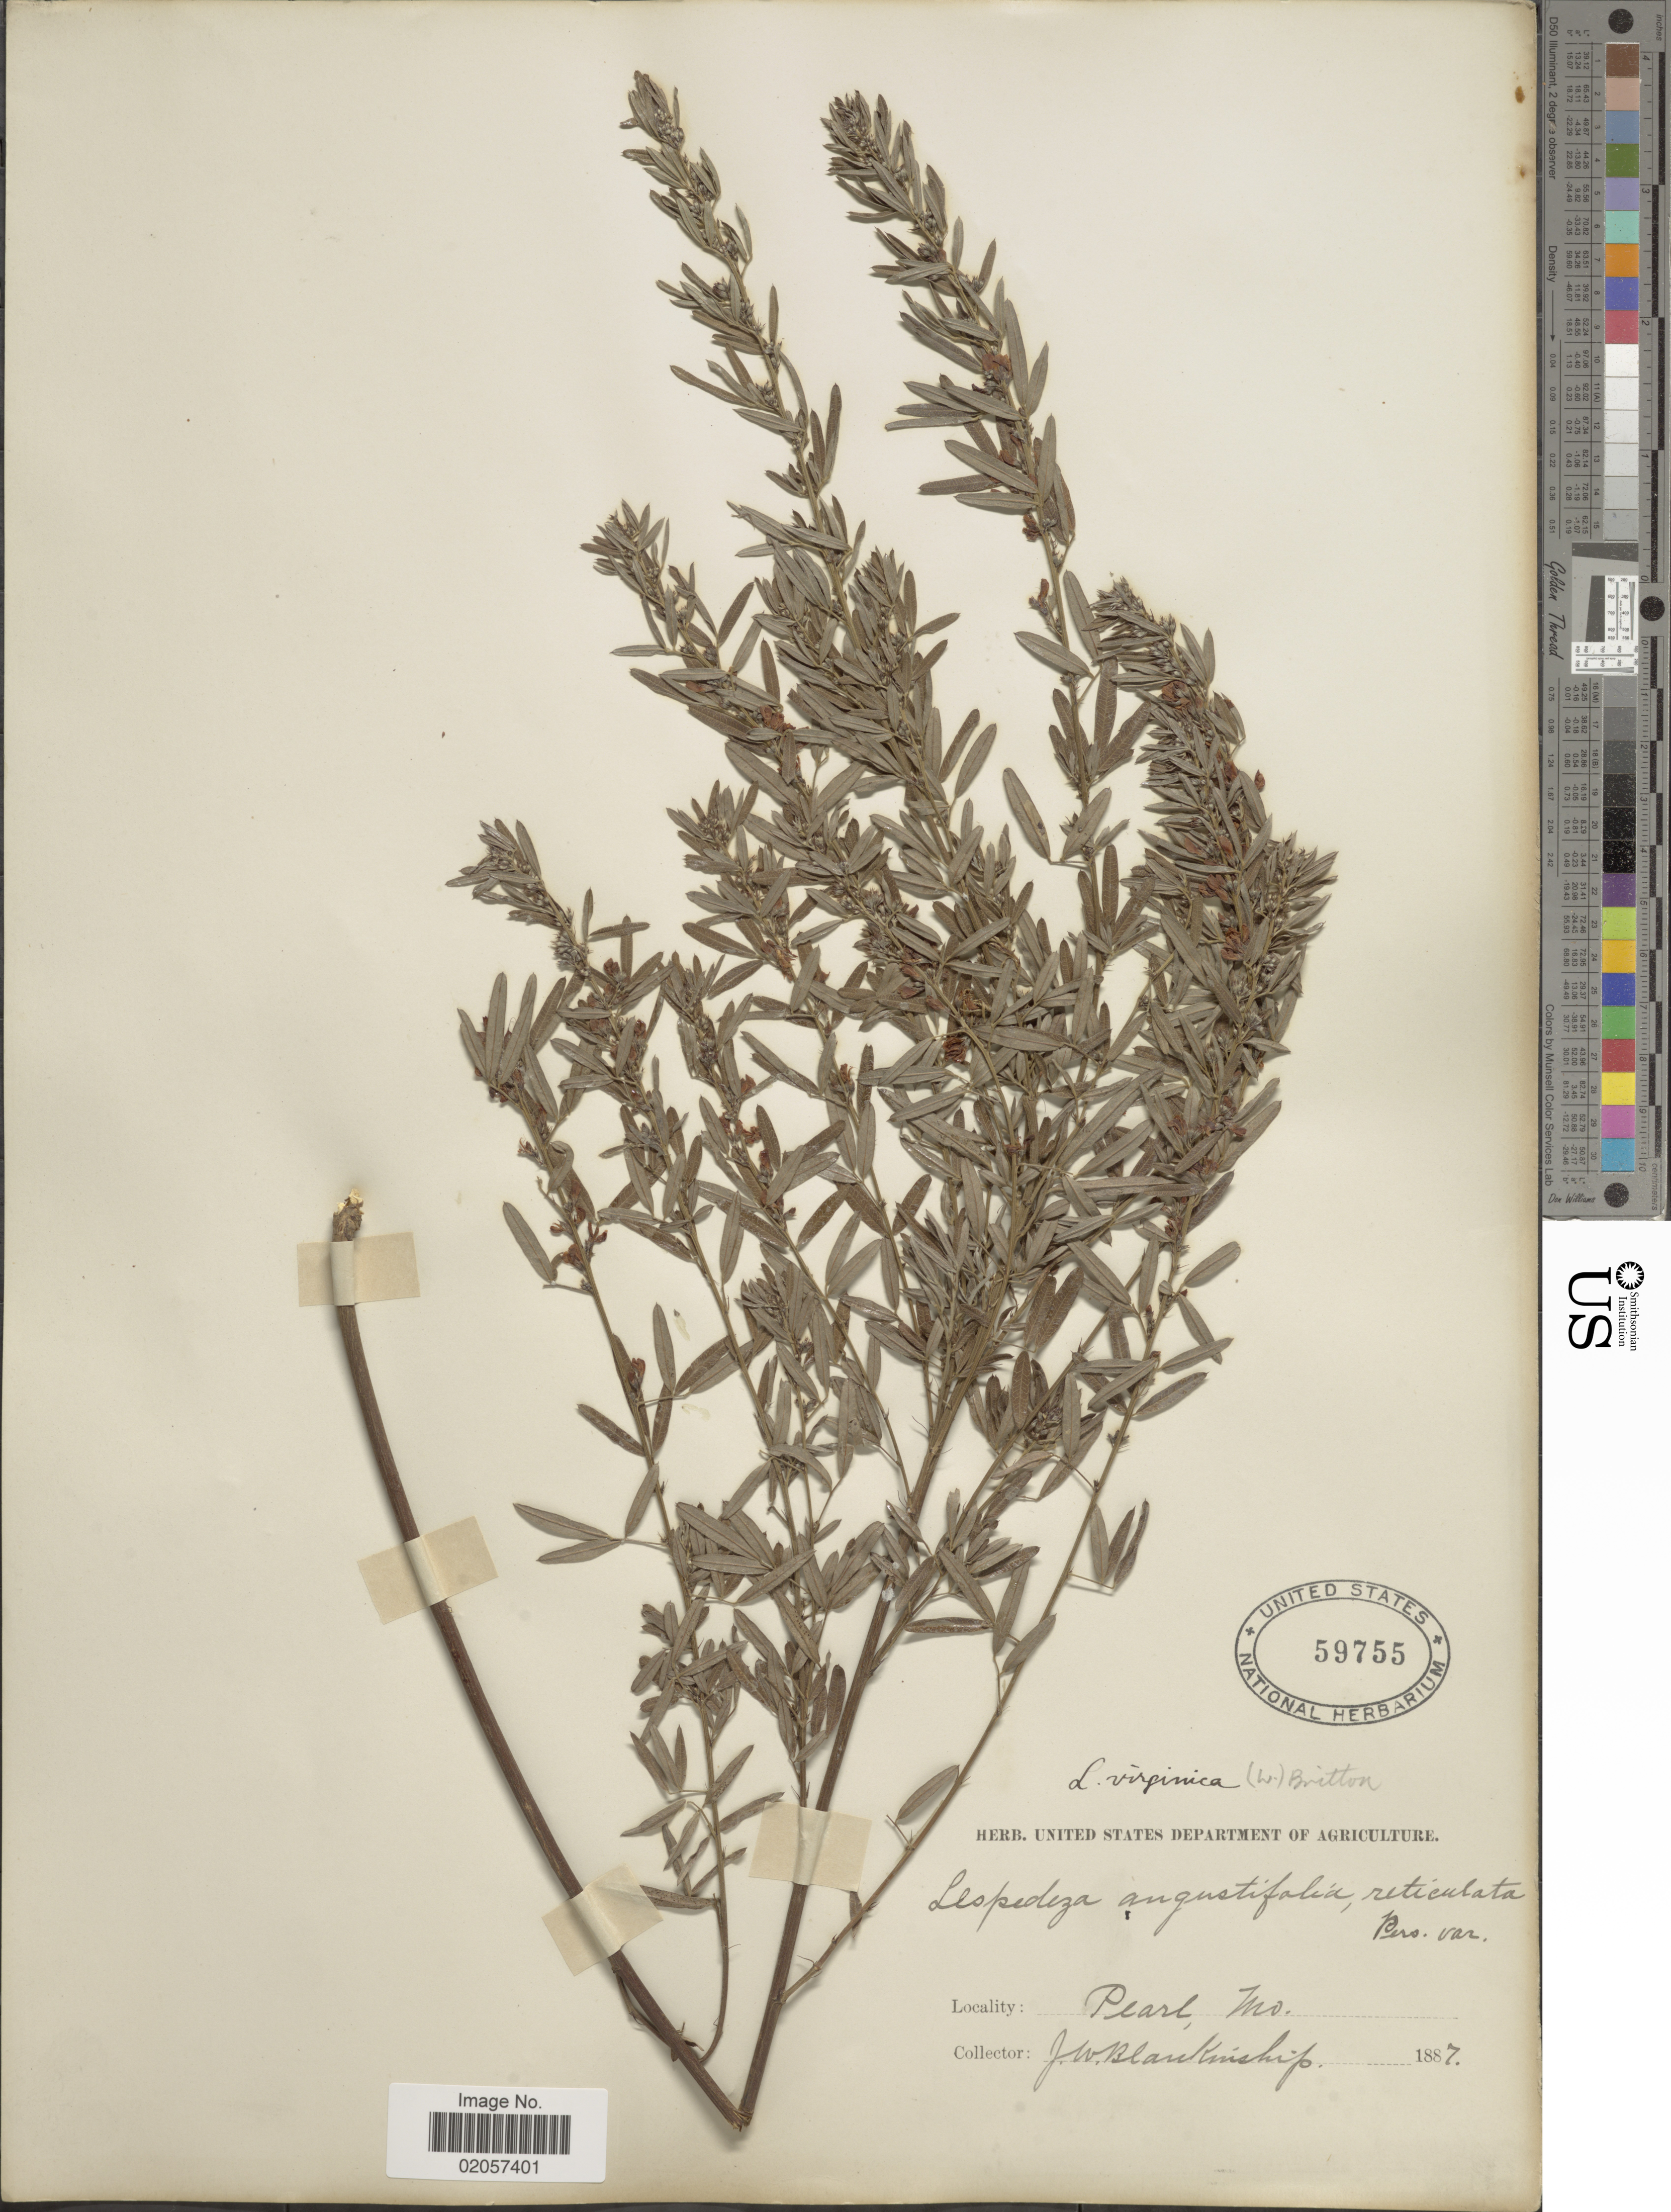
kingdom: Plantae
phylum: Tracheophyta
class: Magnoliopsida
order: Fabales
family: Fabaceae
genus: Lespedeza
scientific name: Lespedeza virginica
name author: (L.) Britton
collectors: J. W. Blankinship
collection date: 1887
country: United States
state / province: Missouri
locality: Pearl, Mo.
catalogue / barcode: US 59755